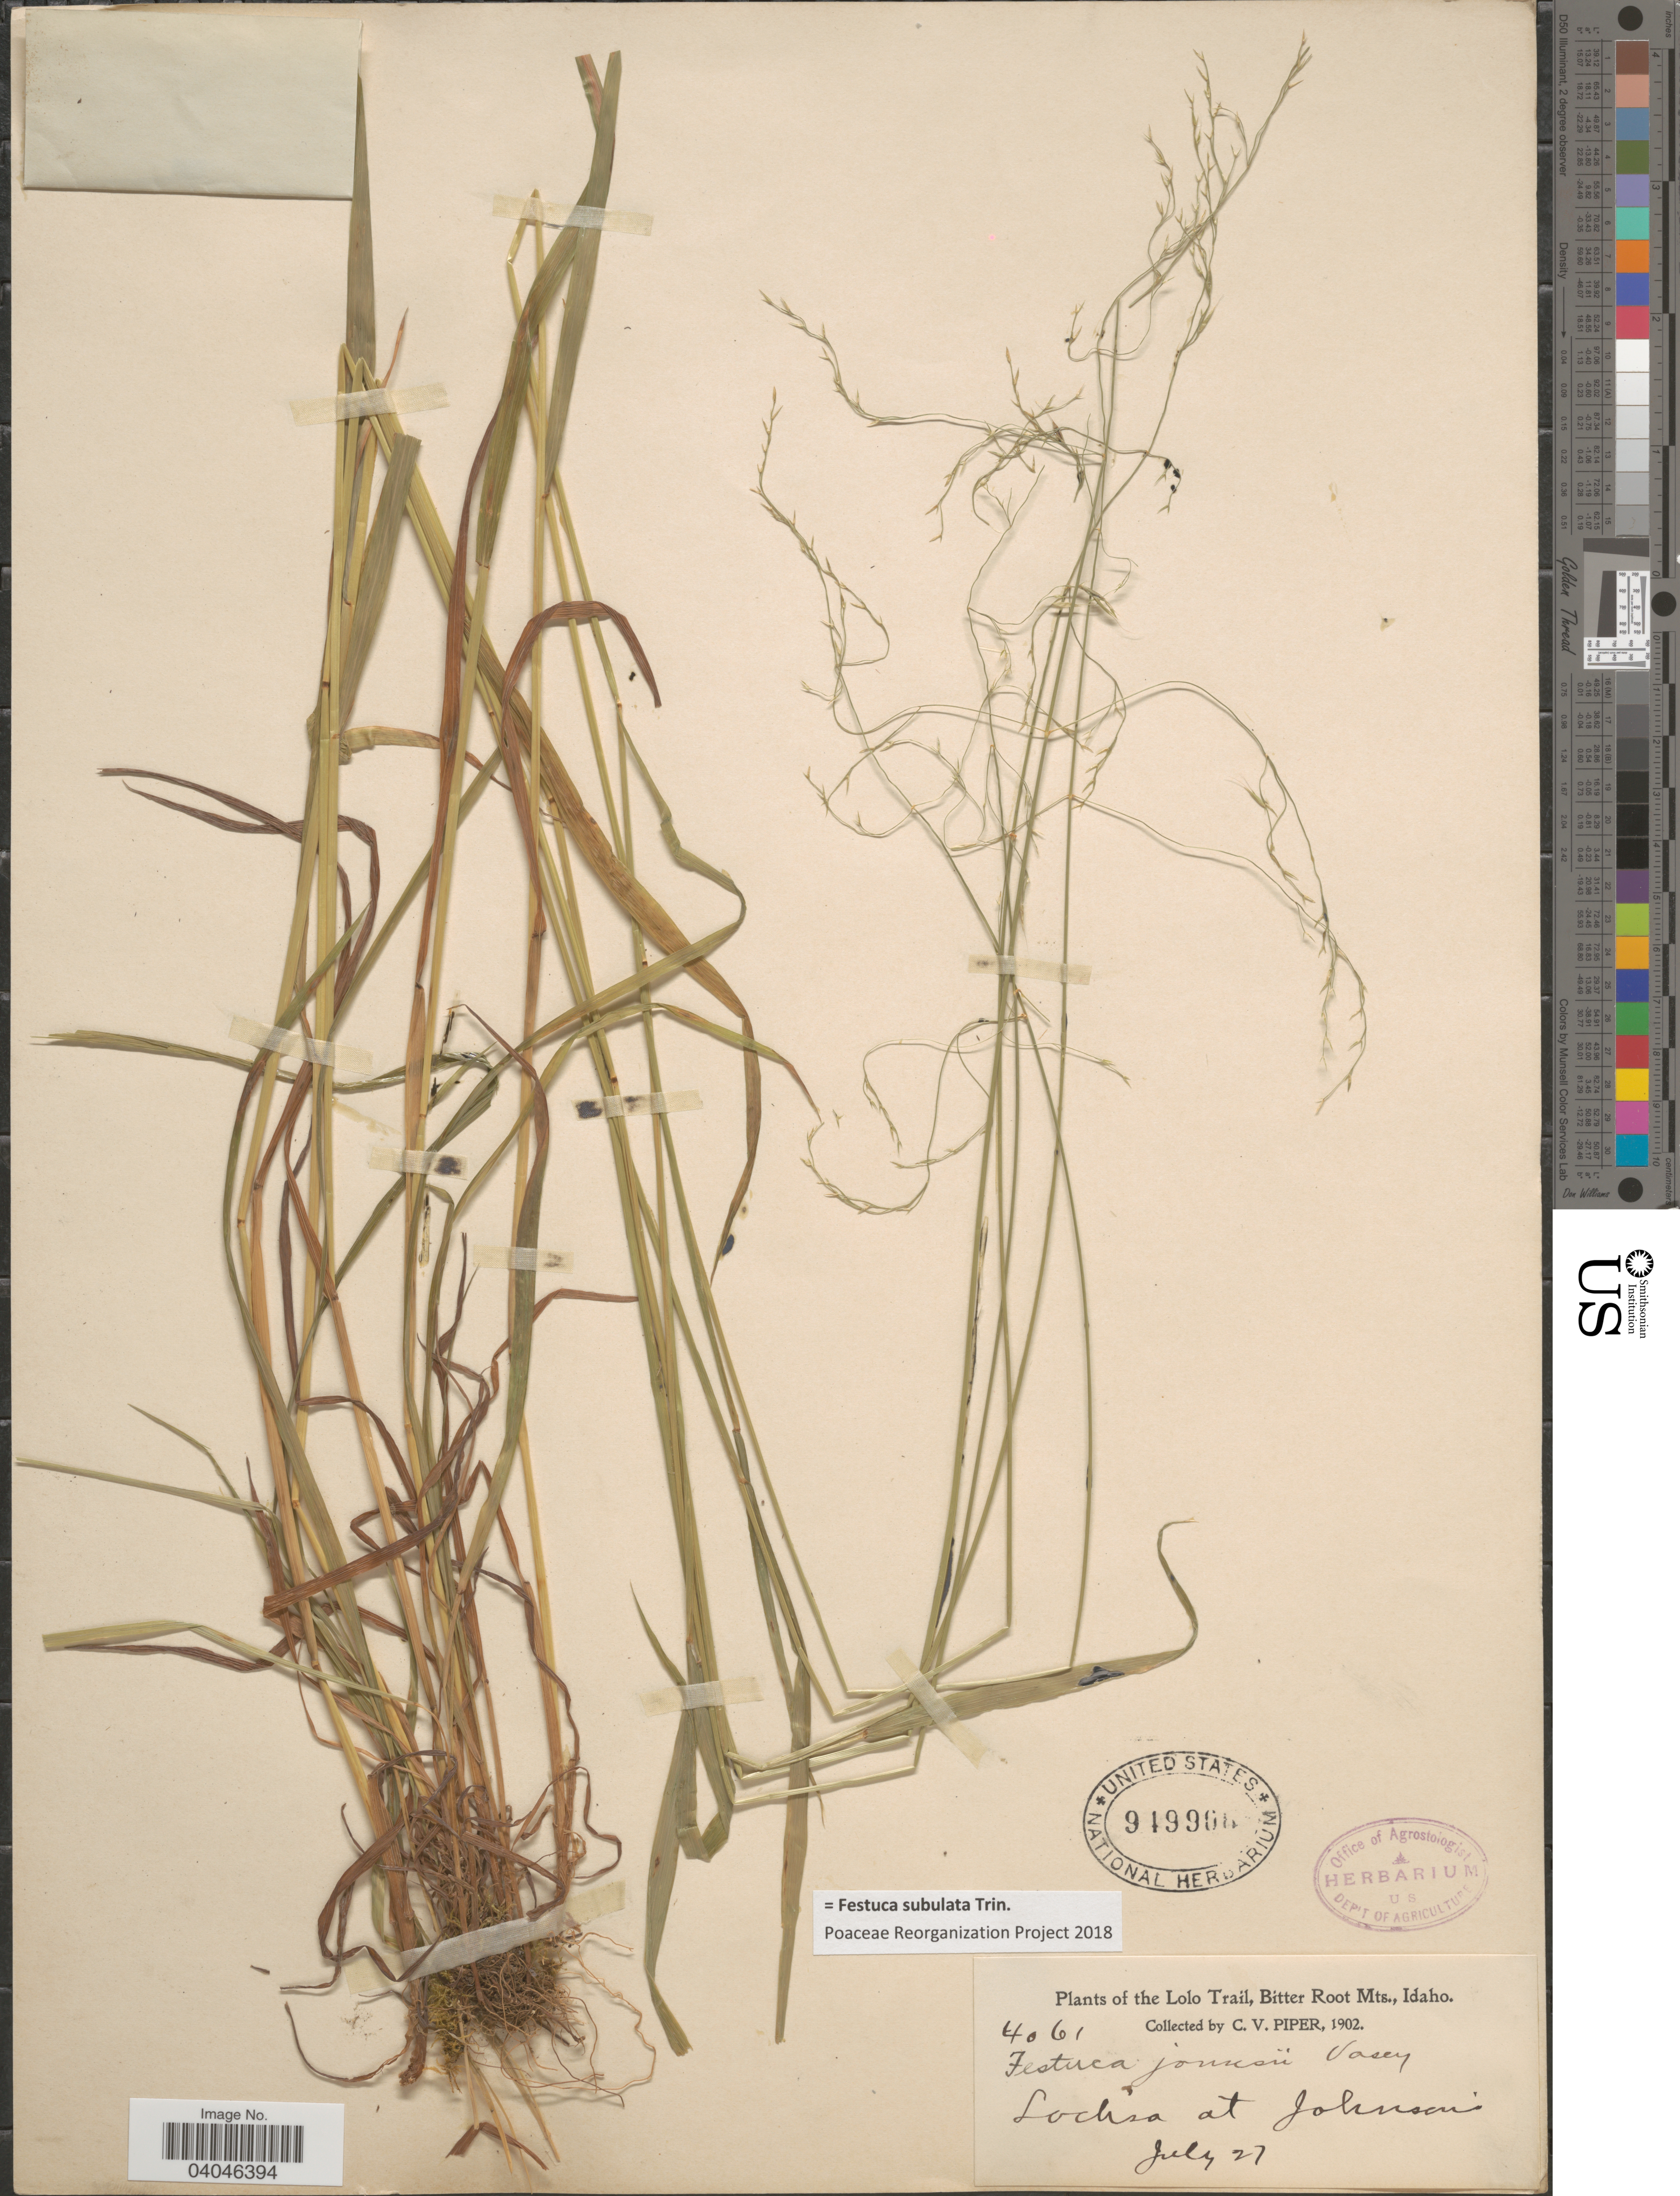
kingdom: Plantae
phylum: Tracheophyta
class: Liliopsida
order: Poales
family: Poaceae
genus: Festuca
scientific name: Festuca subulata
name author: Trin.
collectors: C. V. Piper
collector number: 4061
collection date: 1902-07-27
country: United States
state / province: Idaho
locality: The Lolo Trail, Bitter Root Mts. Lochsa at Johnson's.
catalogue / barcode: US 949906